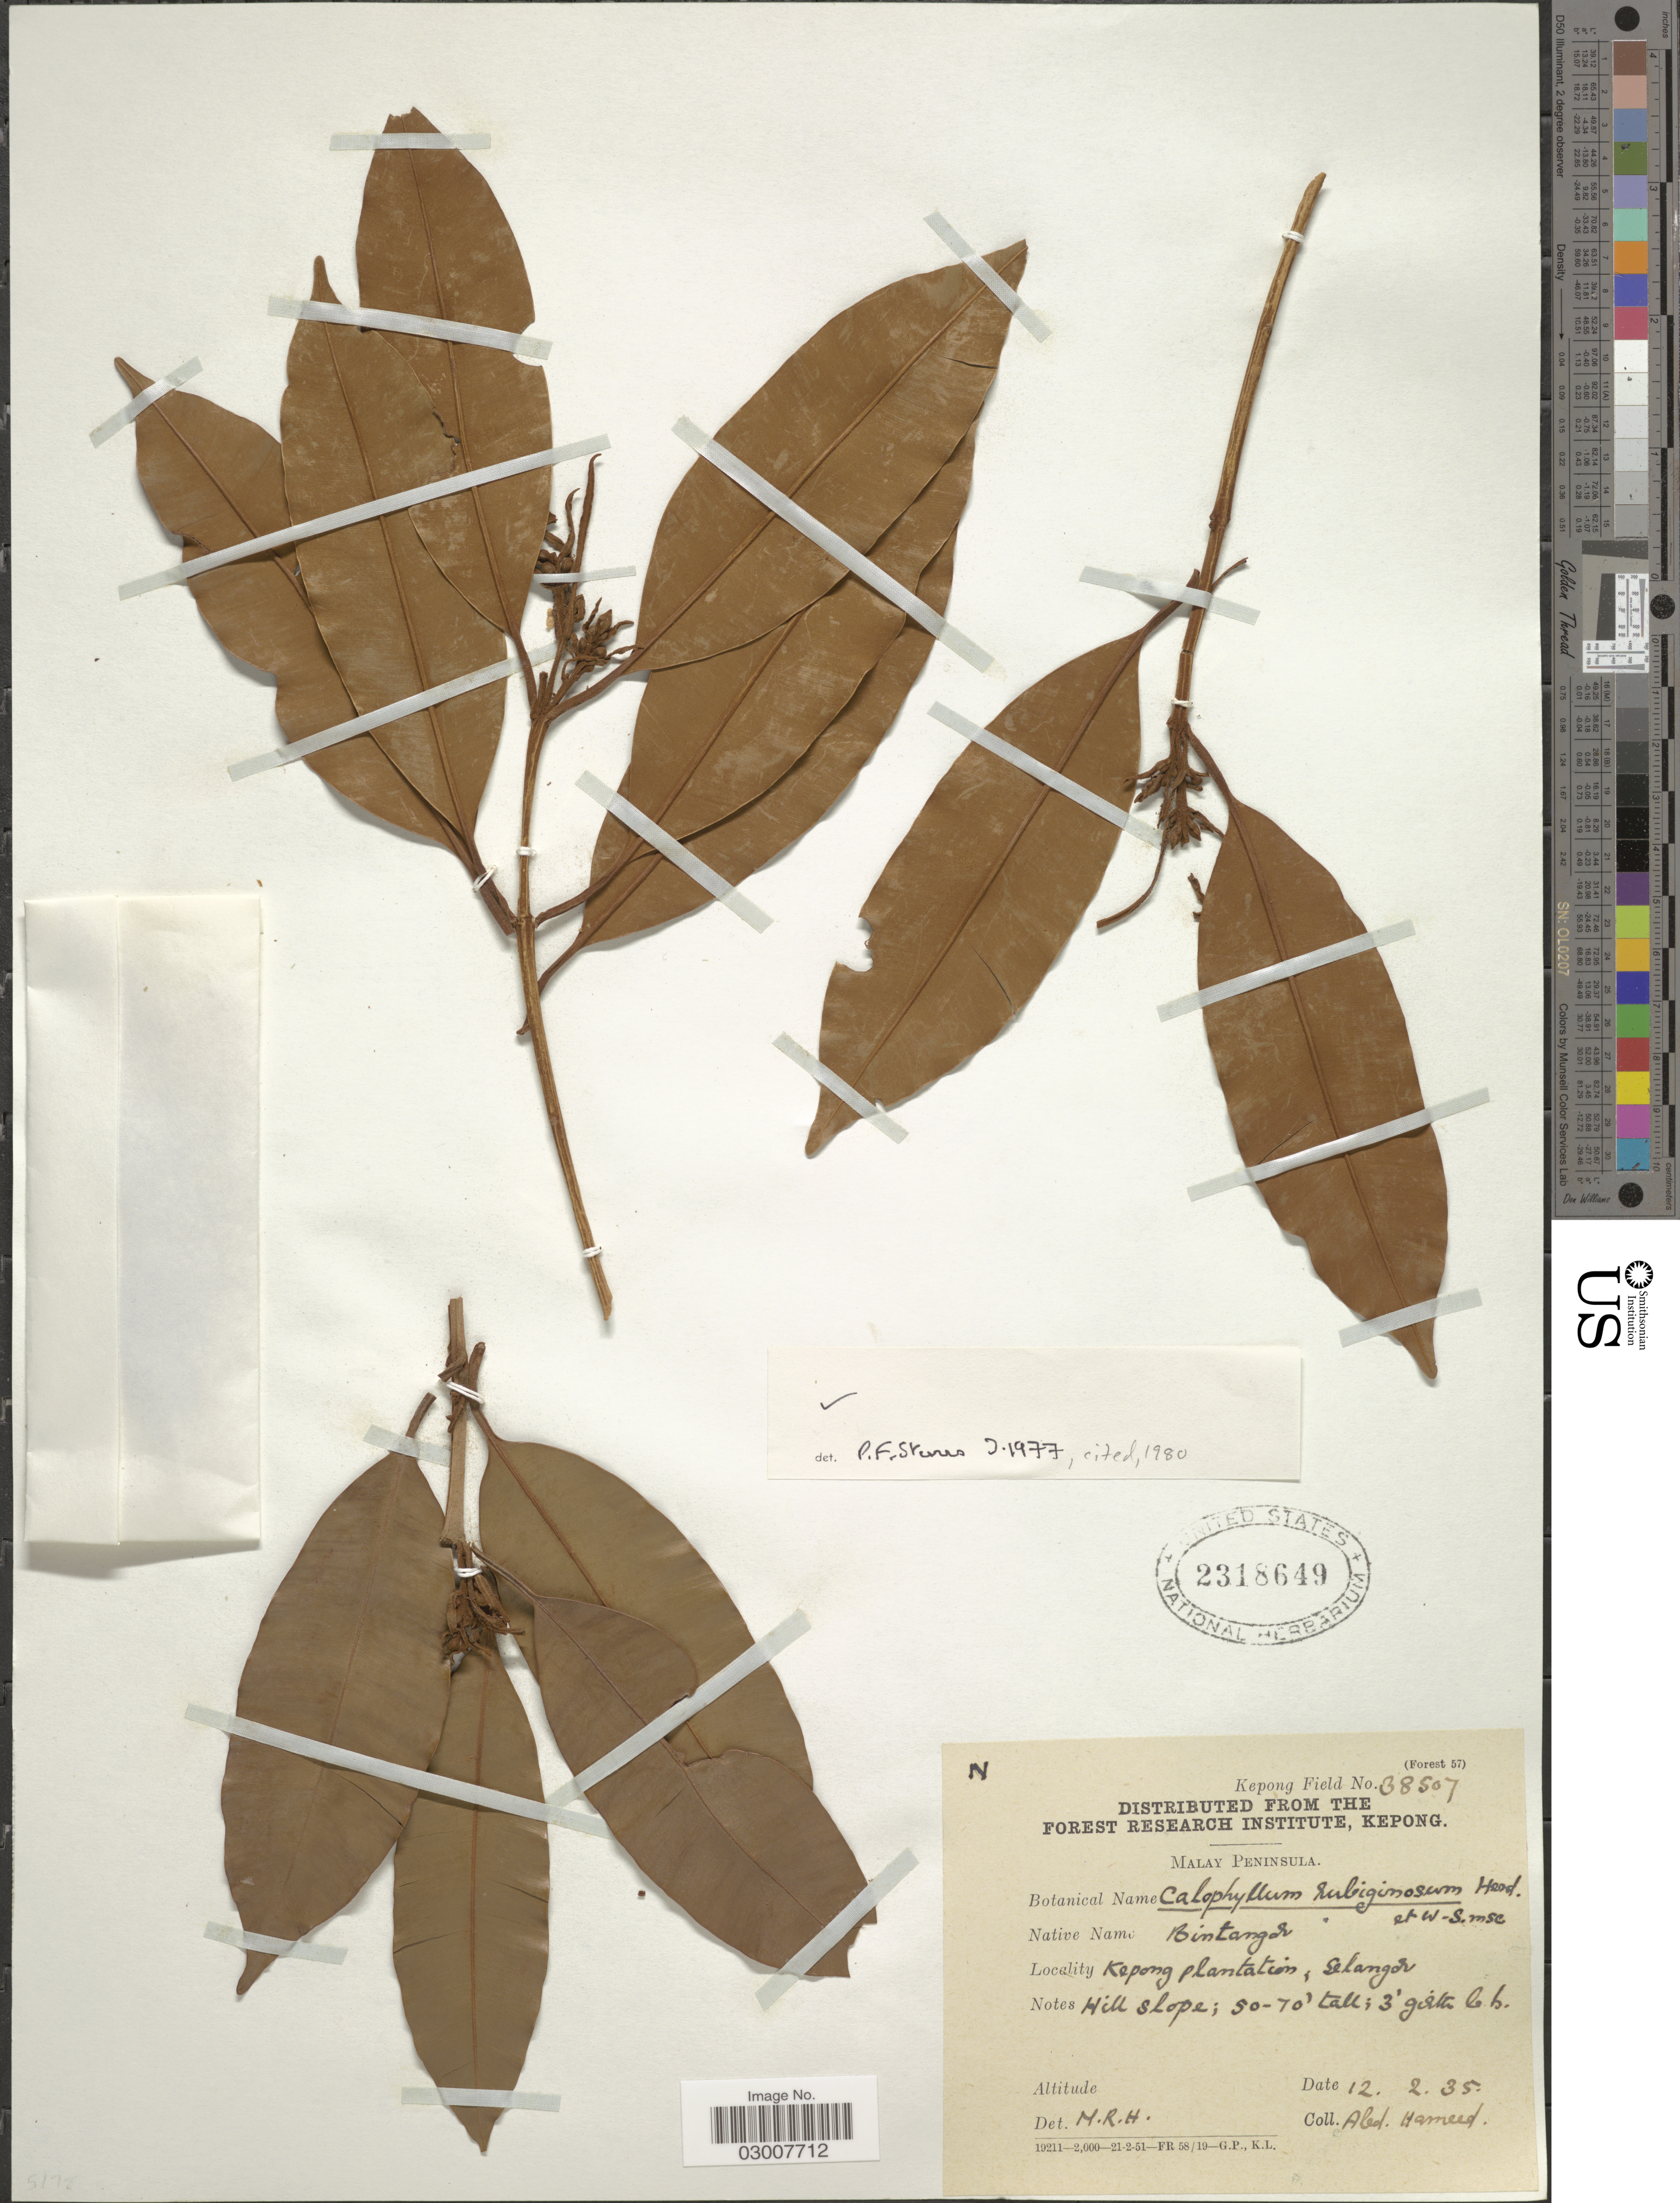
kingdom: Plantae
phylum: Tracheophyta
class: Magnoliopsida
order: Malpighiales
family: Calophyllaceae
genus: Calophyllum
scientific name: Calophyllum rubiginosum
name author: M.R. Hend. & Wyatt-Sm.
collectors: A. Hameed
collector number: Kepong Field 38507?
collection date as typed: Transcribed d/m/y: 12/2/35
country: Malaysia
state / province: Selangor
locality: Kepong plantation. Malay Peninsula.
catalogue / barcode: US 2318649